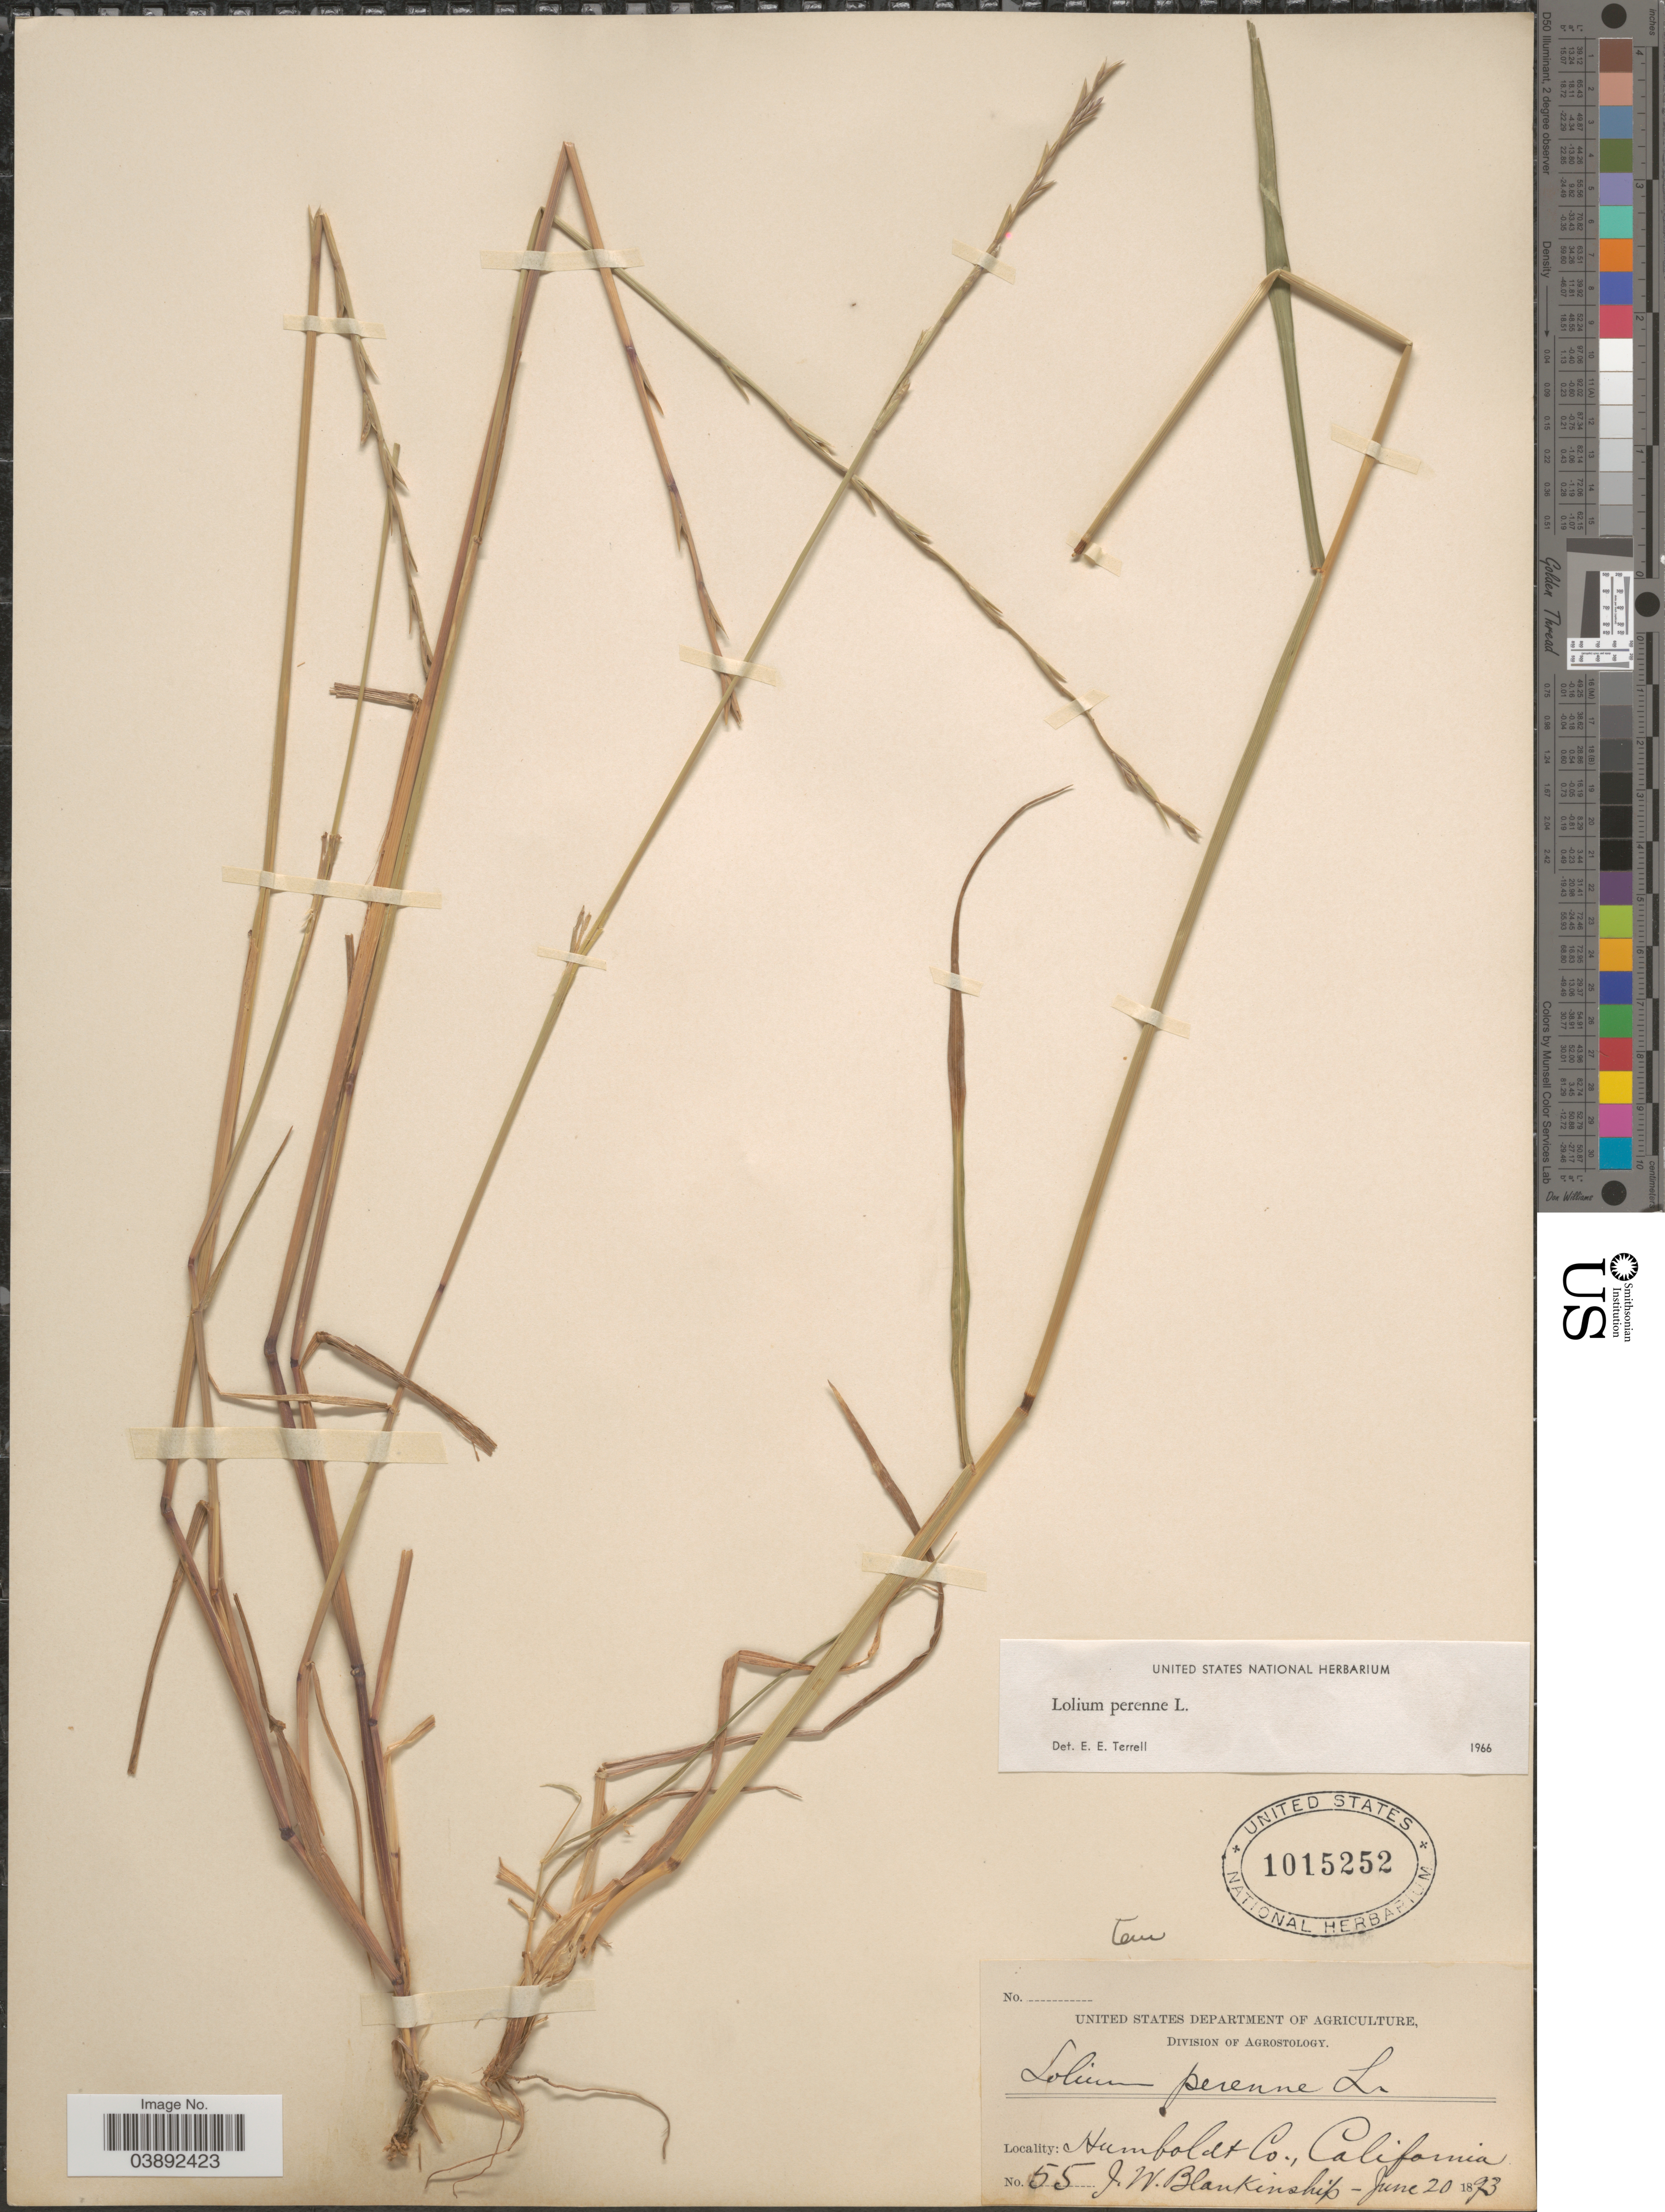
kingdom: Plantae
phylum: Tracheophyta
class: Liliopsida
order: Poales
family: Poaceae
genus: Lolium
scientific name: Lolium perenne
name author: L.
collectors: J. W. Blankinship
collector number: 55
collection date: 1893-06-20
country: United States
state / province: California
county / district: Humboldt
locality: Humboldt Co.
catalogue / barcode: US 1015252